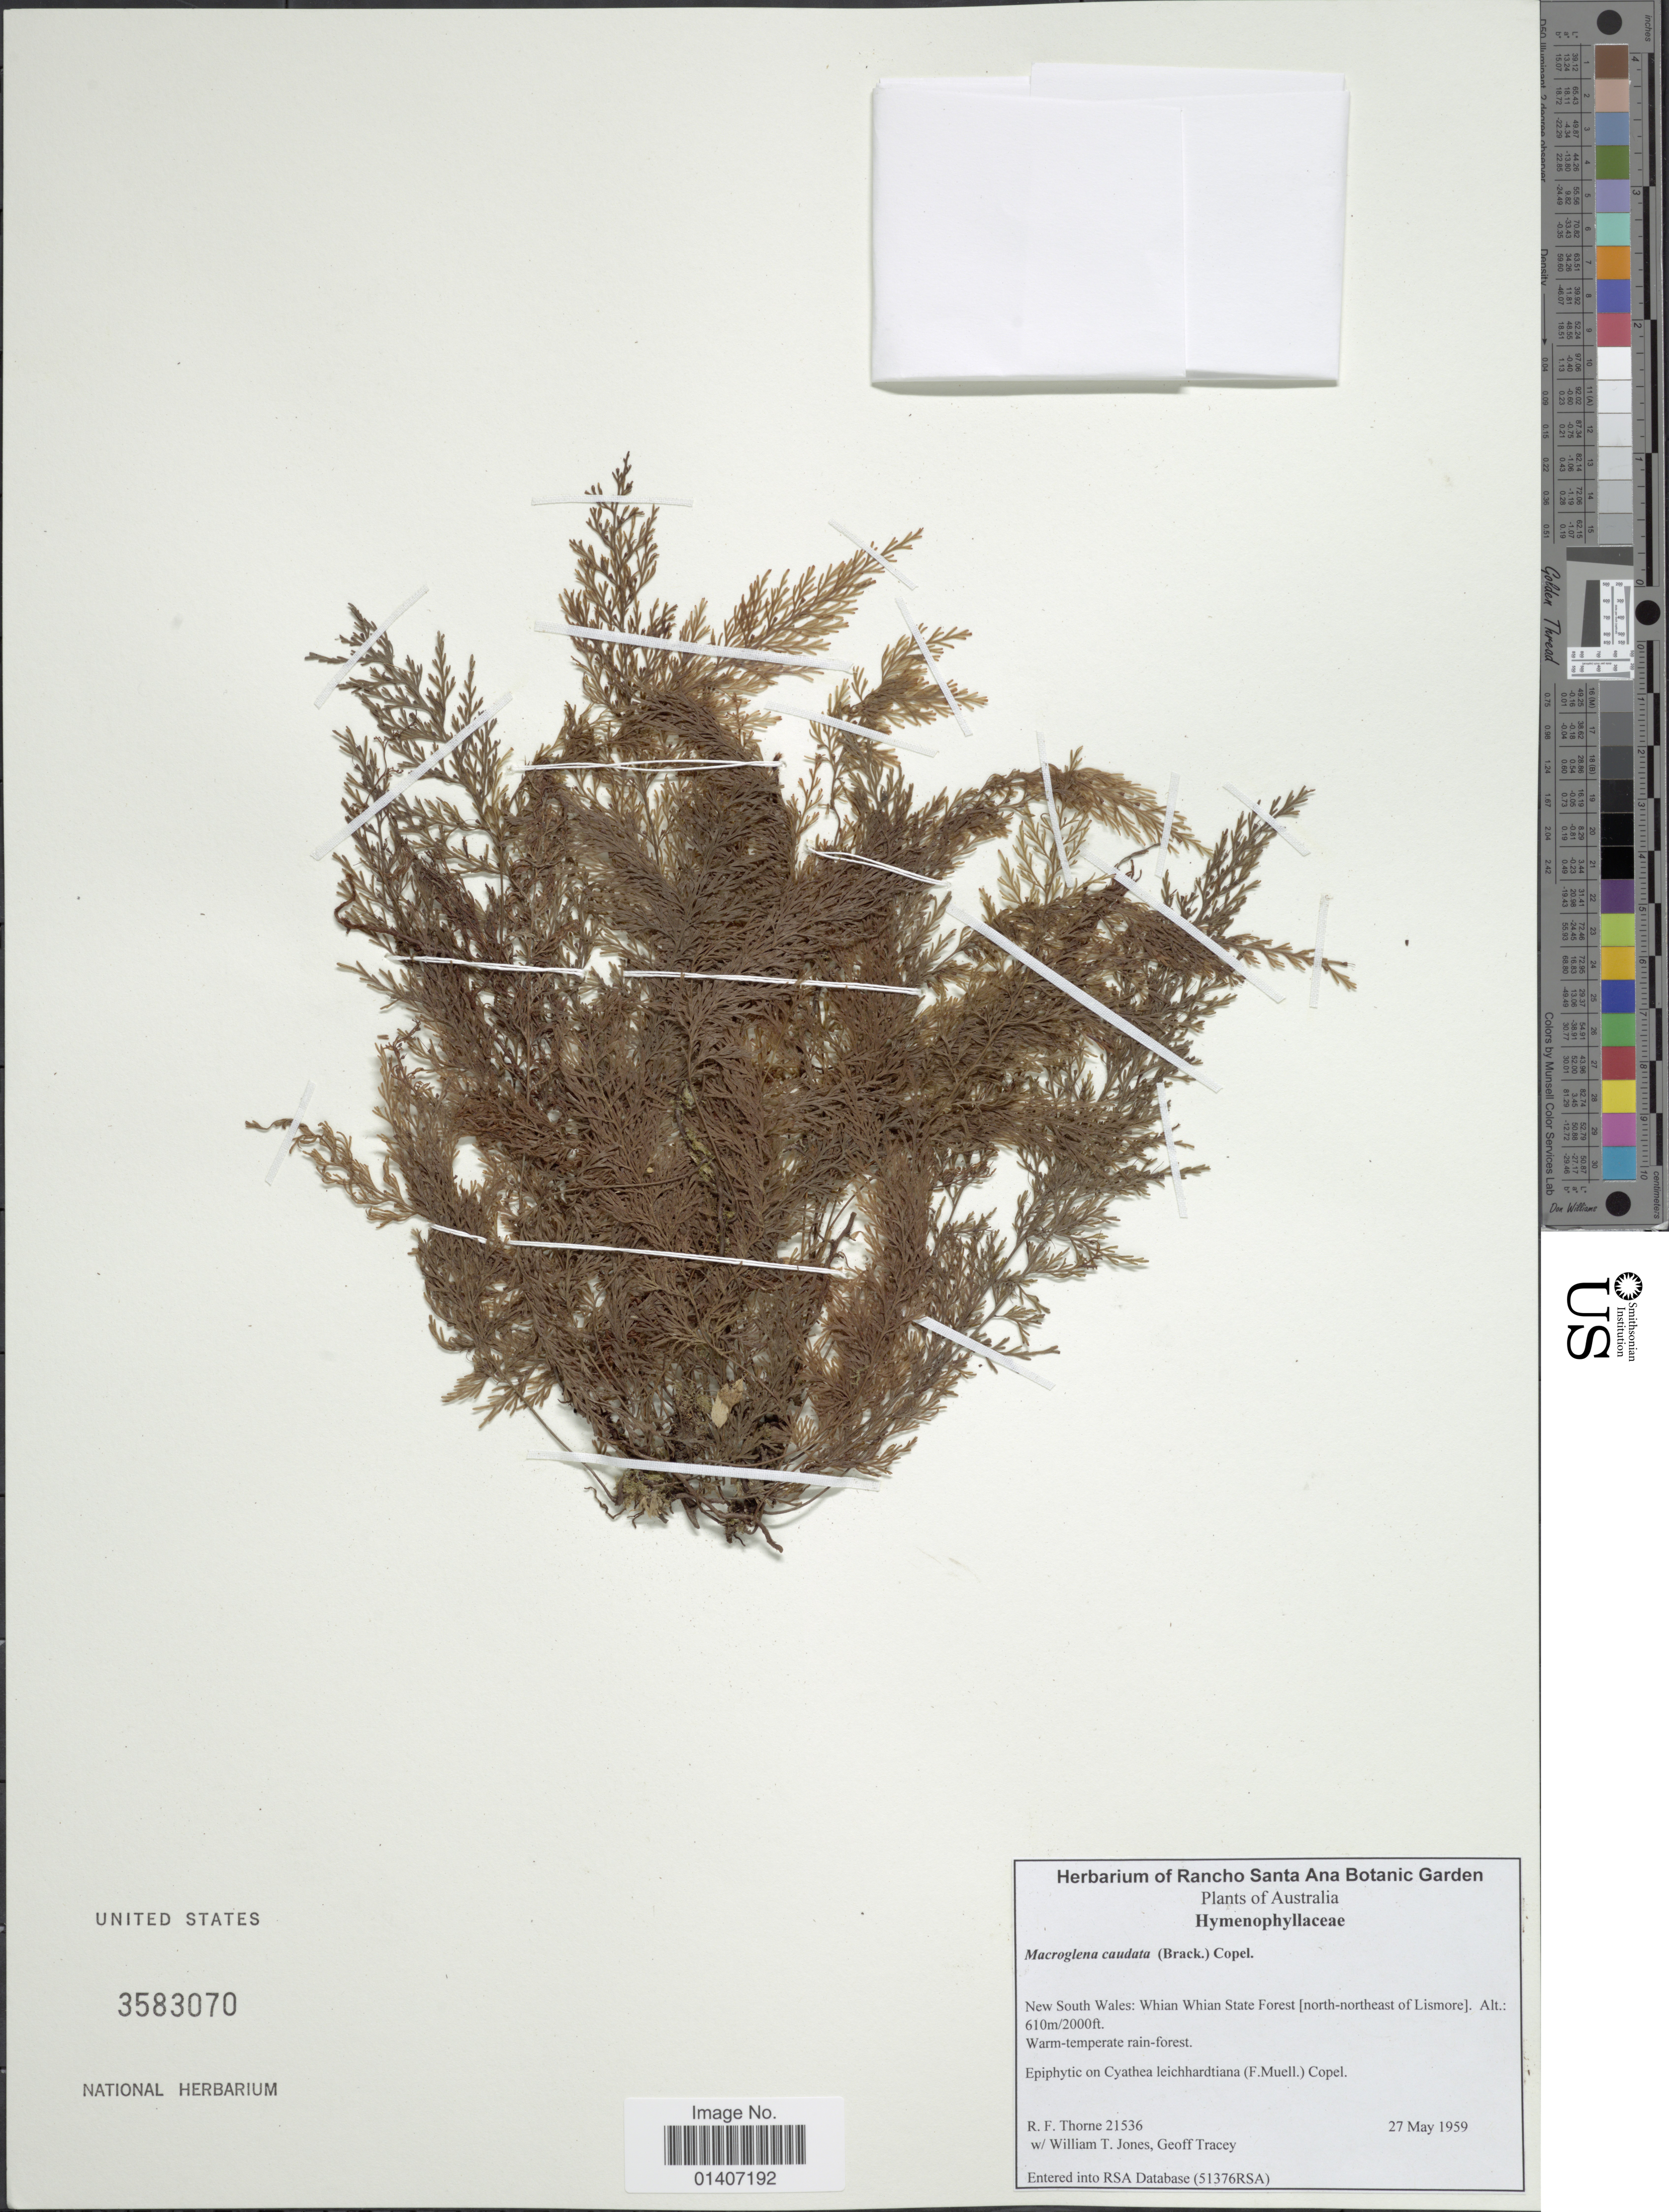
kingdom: Plantae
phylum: Tracheophyta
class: Polypodiopsida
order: Hymenophyllales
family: Hymenophyllaceae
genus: Abrodictyum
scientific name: Abrodictyum caudatum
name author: (Brack.) Ebihara & K. Iwats.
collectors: R. F. Thorne, W. T. Jones & G. Tracey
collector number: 21536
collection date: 1959-05-27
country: Australia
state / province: New South Wales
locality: New South Wales: Whian Whian State forest(north-northeast of Lismore)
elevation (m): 610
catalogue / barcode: US 3583070